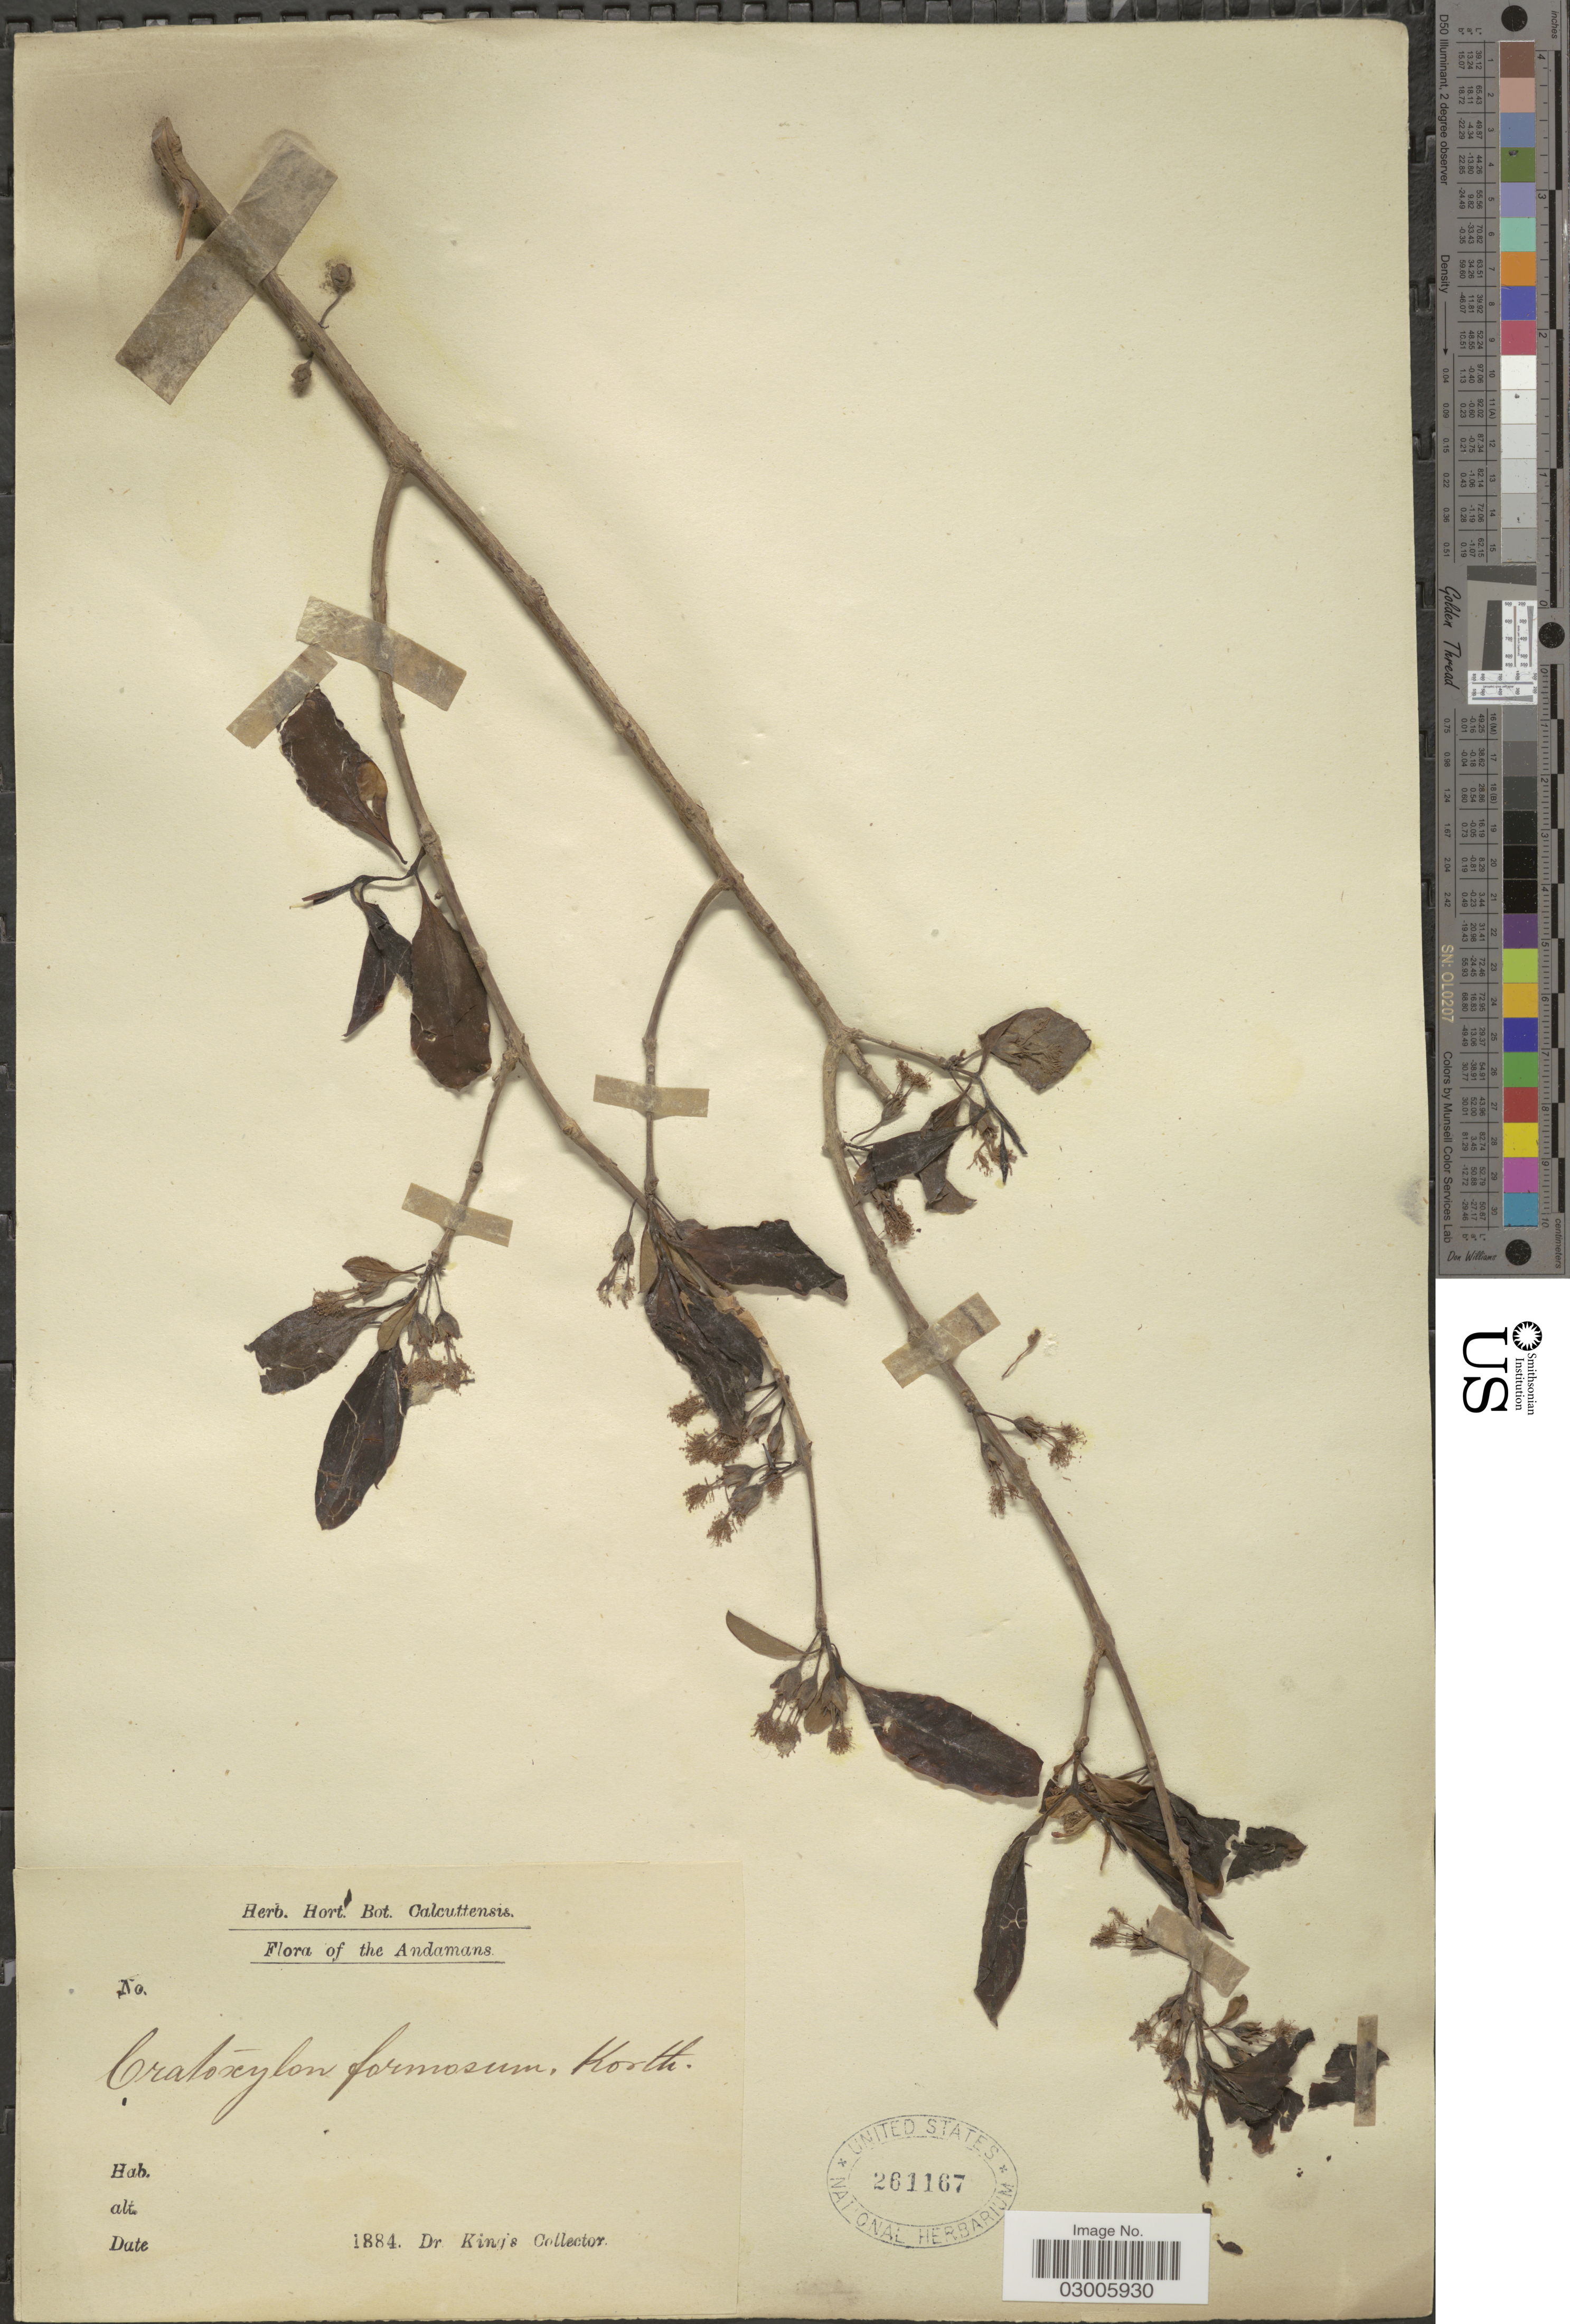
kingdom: Plantae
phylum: Tracheophyta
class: Magnoliopsida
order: Malpighiales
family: Hypericaceae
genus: Cratoxylum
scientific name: Cratoxylum formosum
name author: (Jack) Benth. & Hook. f. ex Dyer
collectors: Dr. King's collector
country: India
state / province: Andaman and Nicobar Islands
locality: Andamans.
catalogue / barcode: US 261167